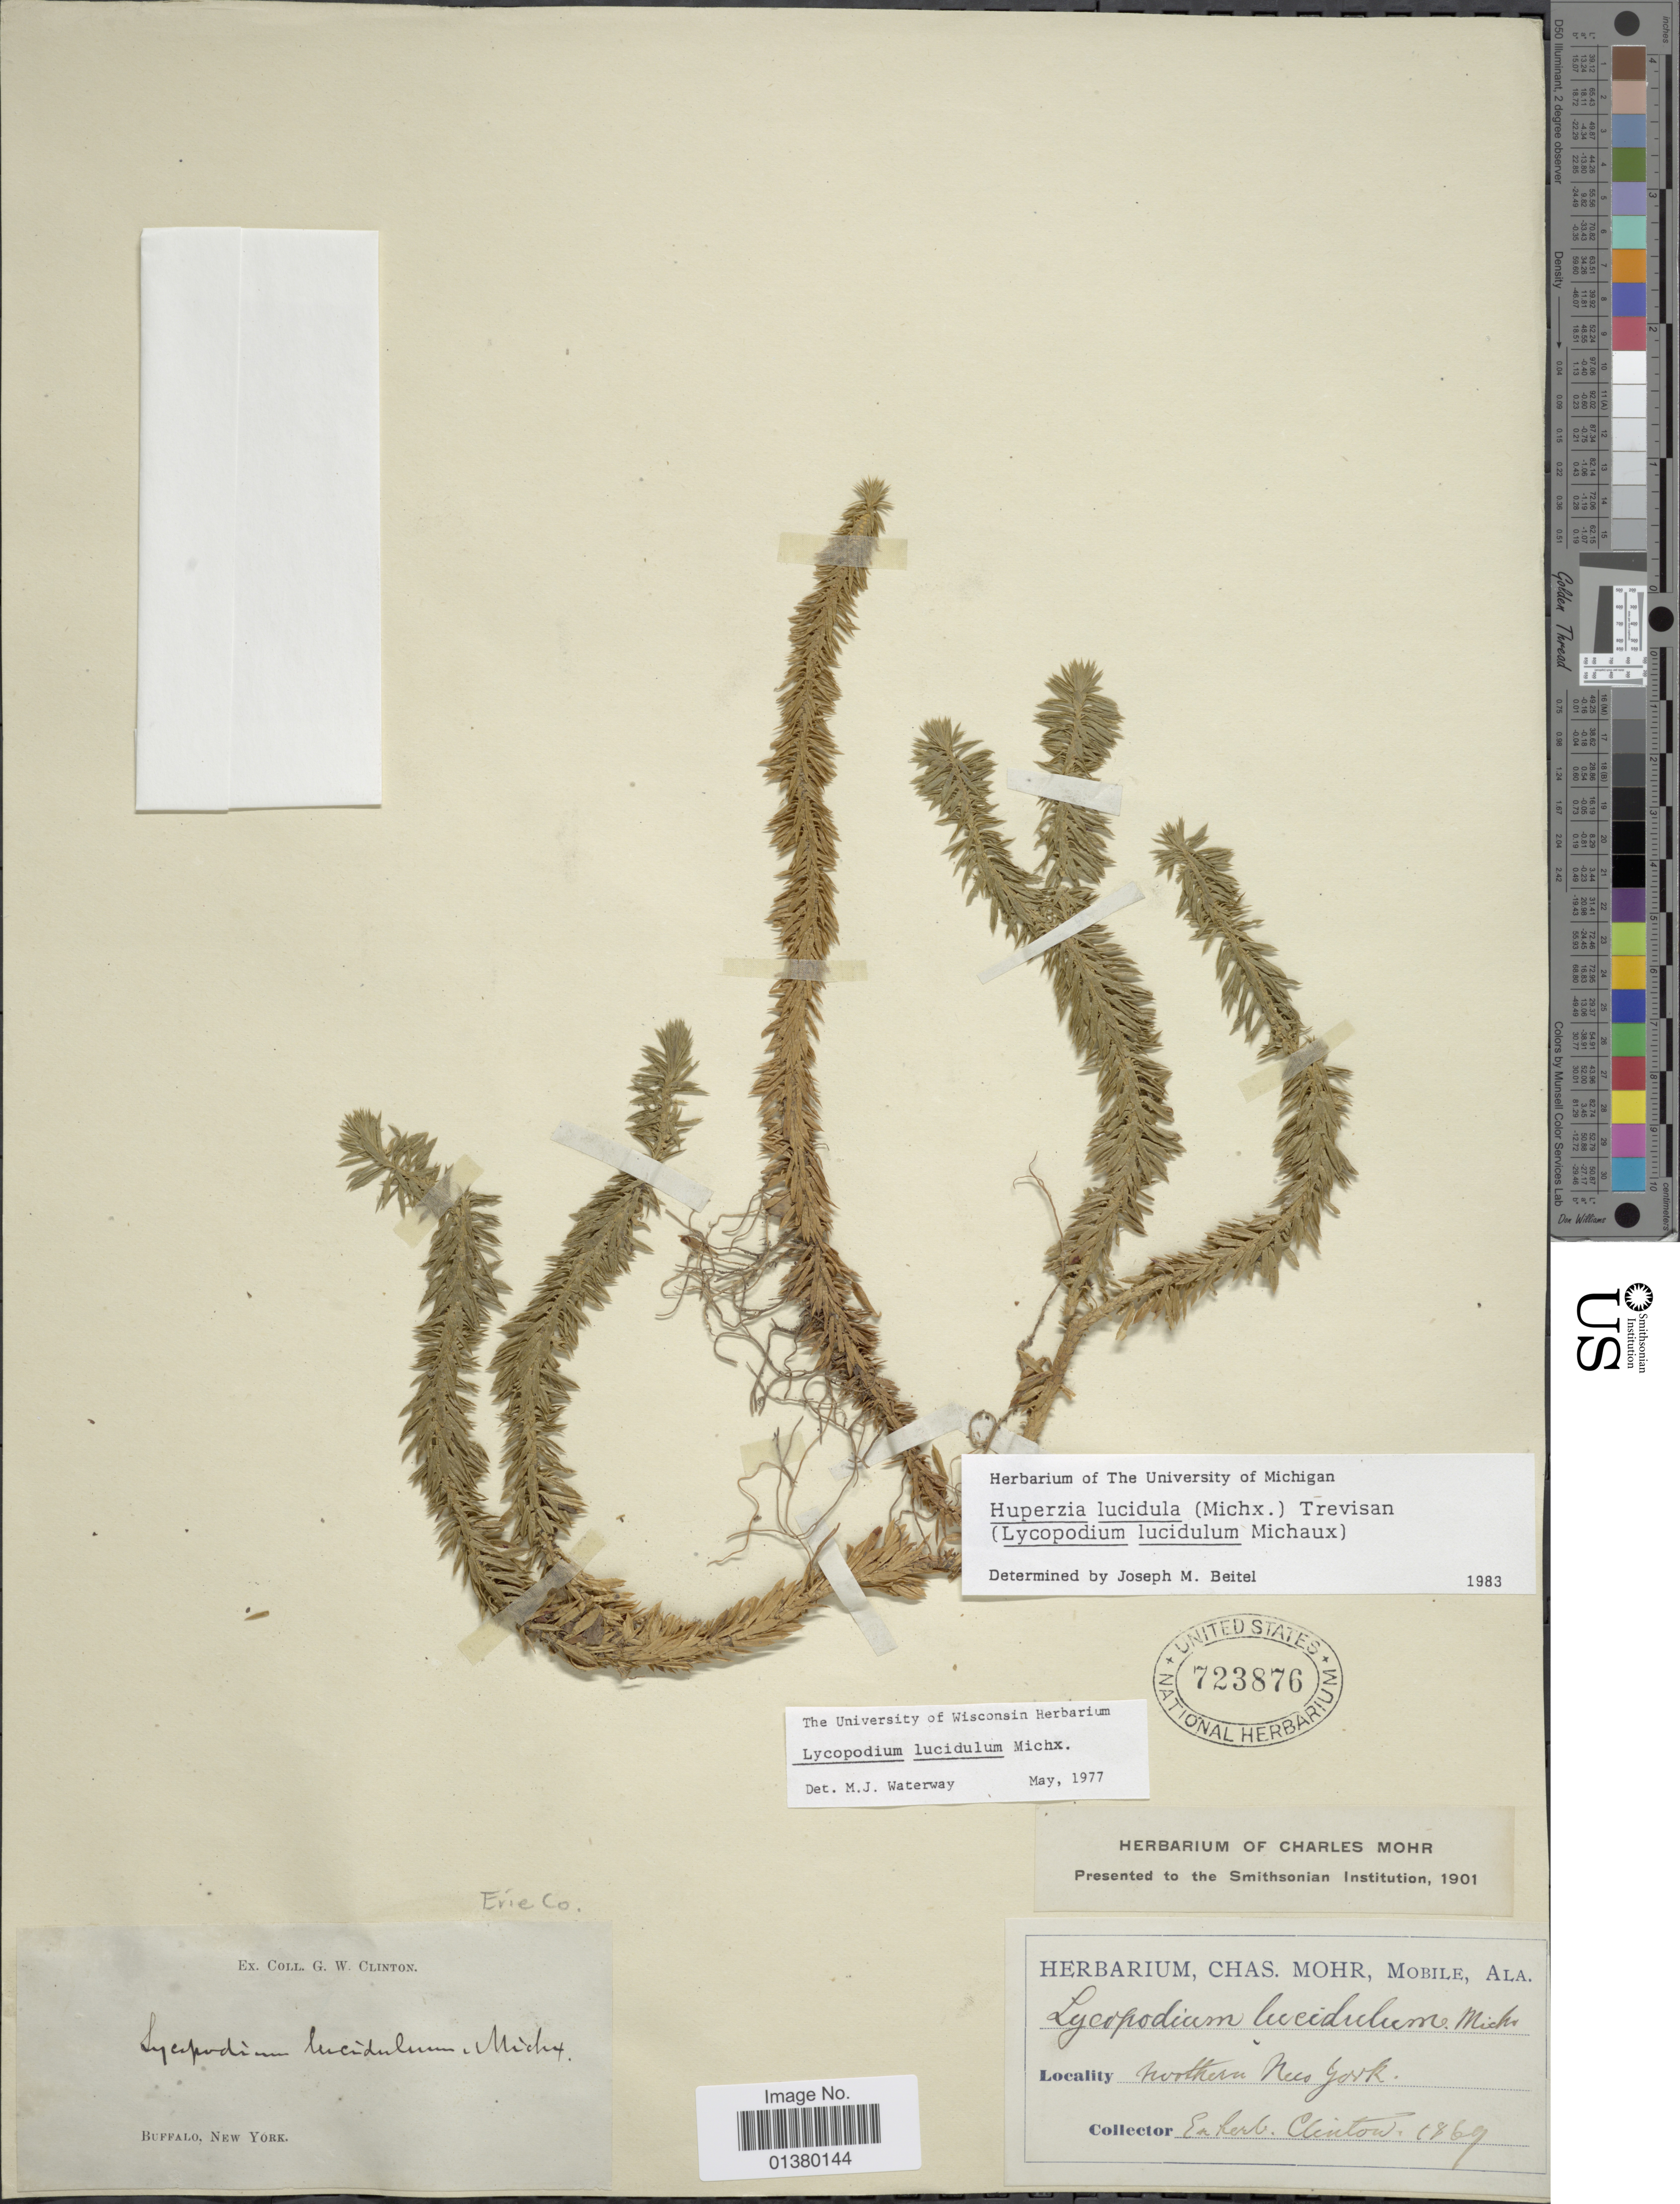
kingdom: Plantae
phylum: Tracheophyta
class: Lycopodiopsida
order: Lycopodiales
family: Lycopodiaceae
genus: Huperzia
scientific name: Huperzia lucidula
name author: (Michx.) Trevis.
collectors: ex herb. Clintow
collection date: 1869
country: United States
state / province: New York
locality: Northern New York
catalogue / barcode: US 723876